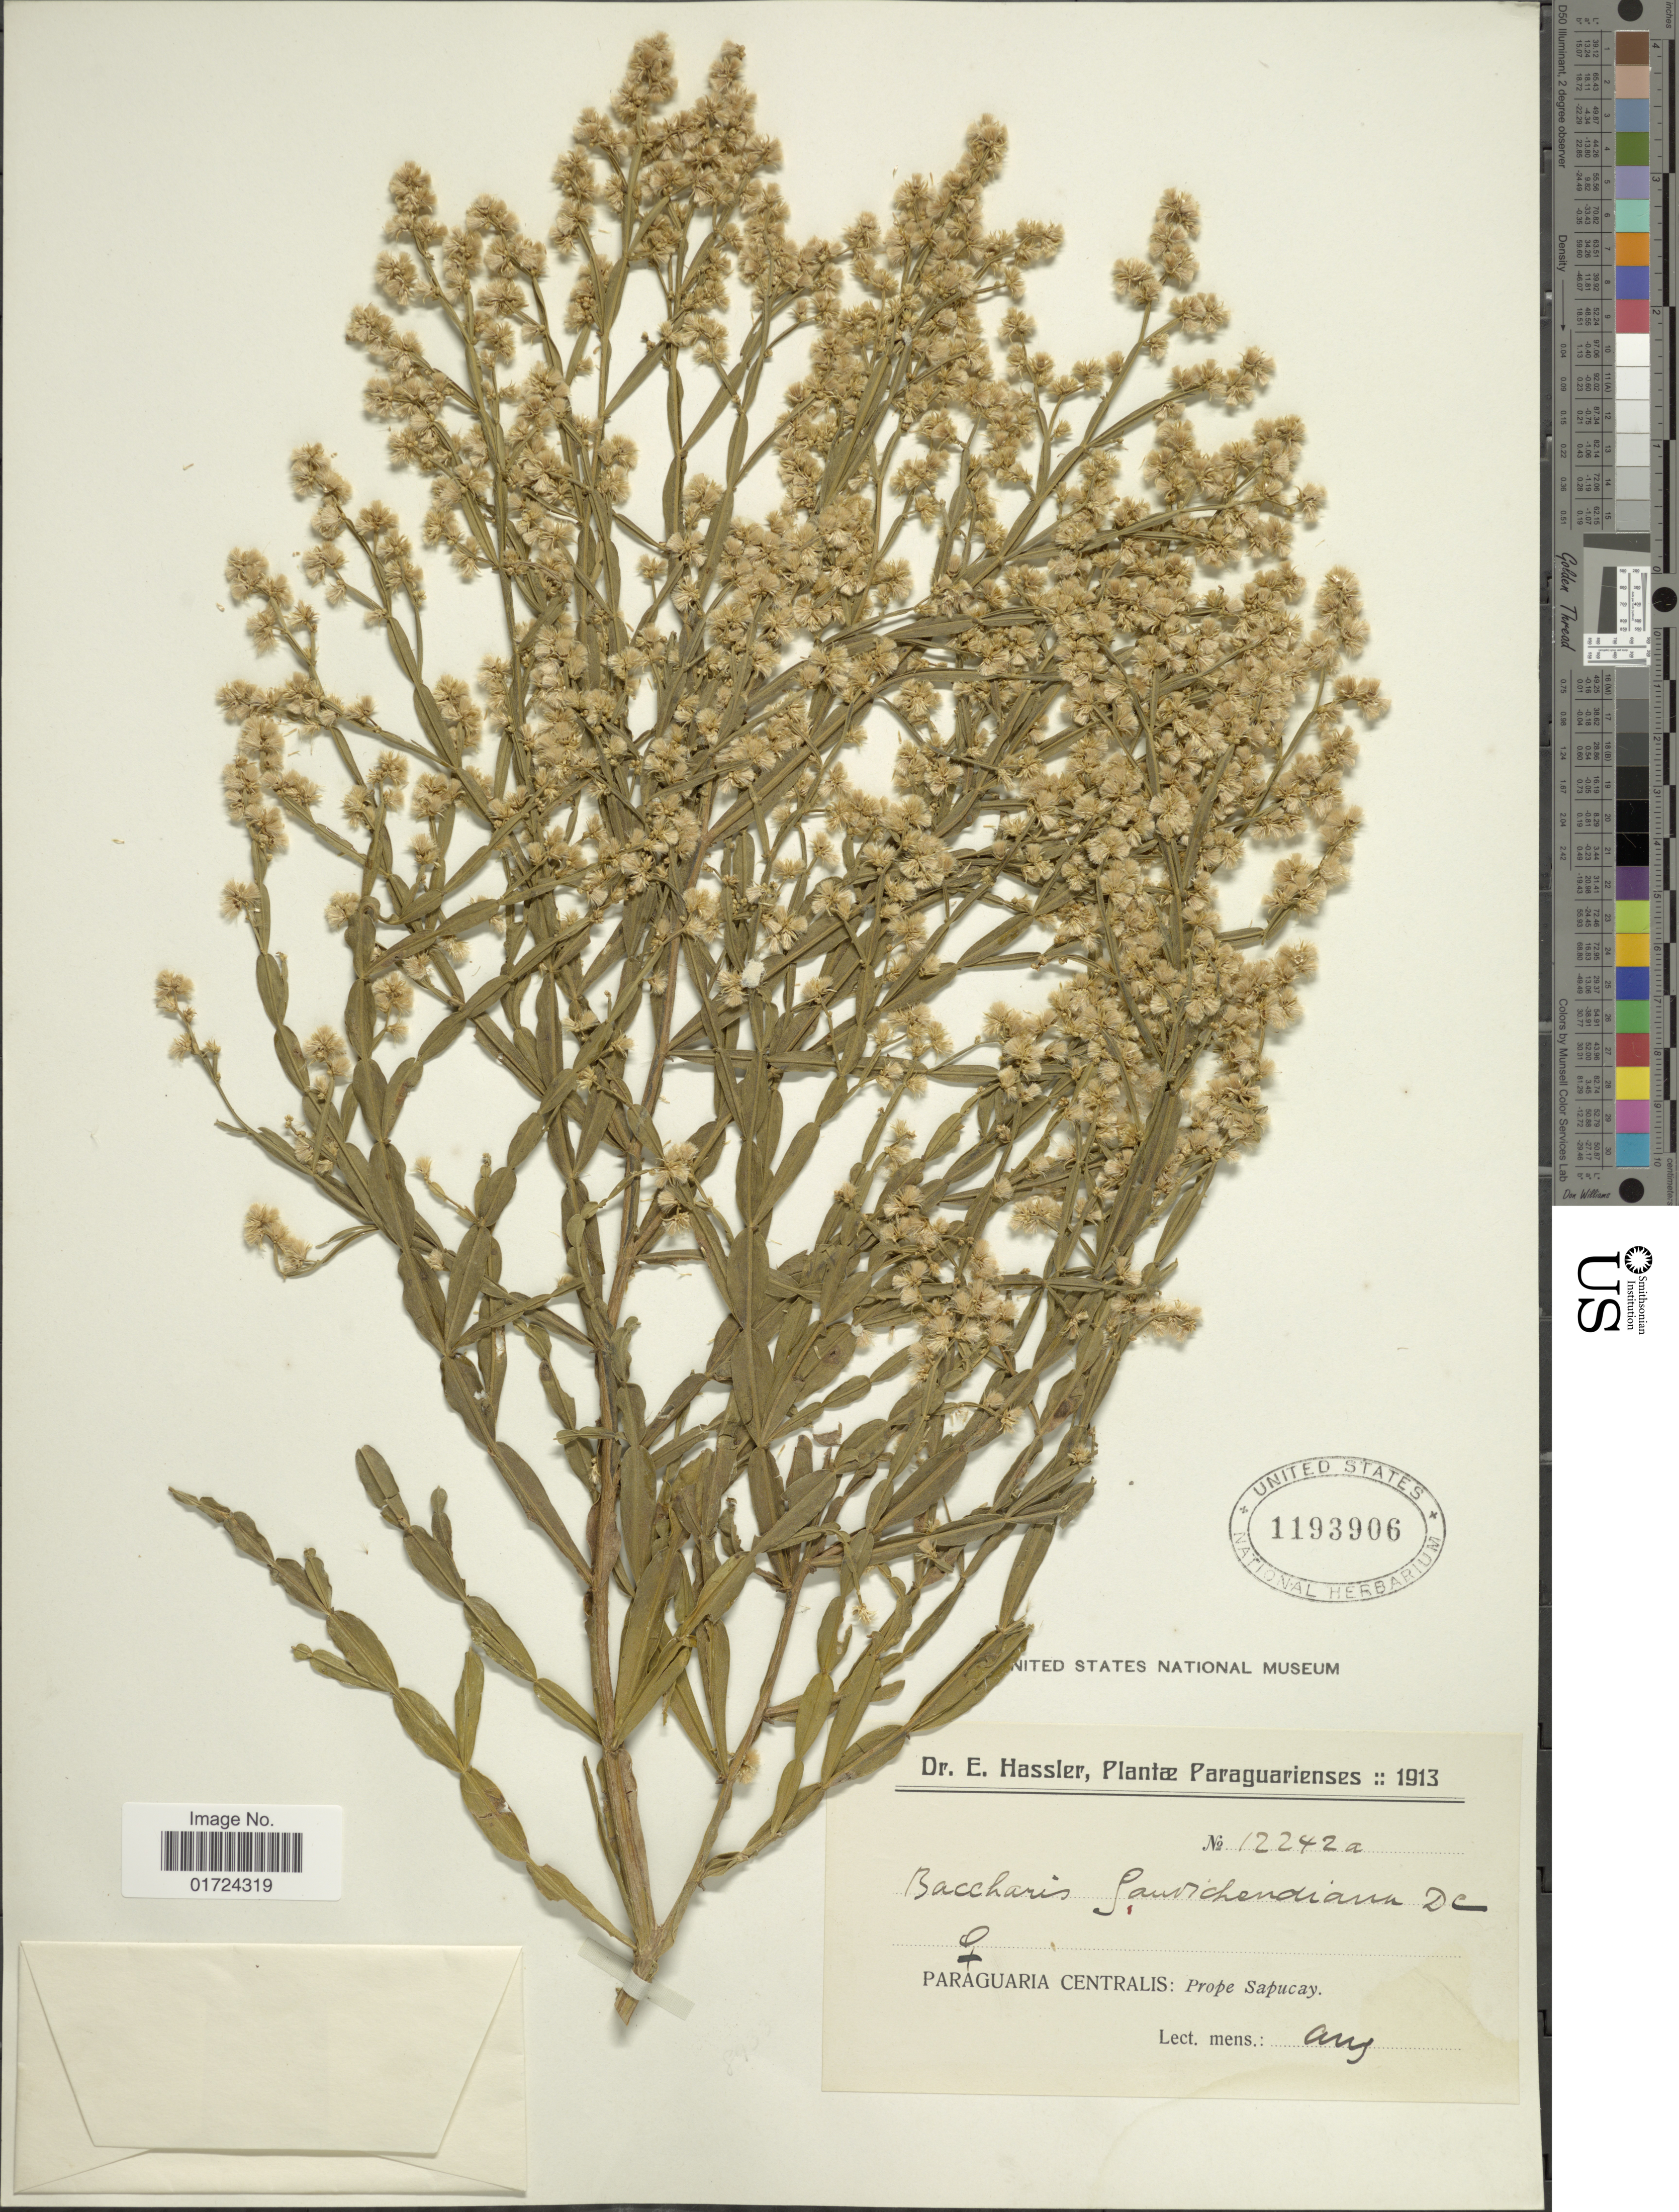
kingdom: Plantae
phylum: Tracheophyta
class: Magnoliopsida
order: Asterales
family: Asteraceae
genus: Baccharis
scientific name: Baccharis articulata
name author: (Lam.) Pers.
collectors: E. Hassler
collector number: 12242a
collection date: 1913-08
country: Paraguay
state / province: Paraguari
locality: Paraguaria Centralis: Prope Sapucay.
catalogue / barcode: US 1193906